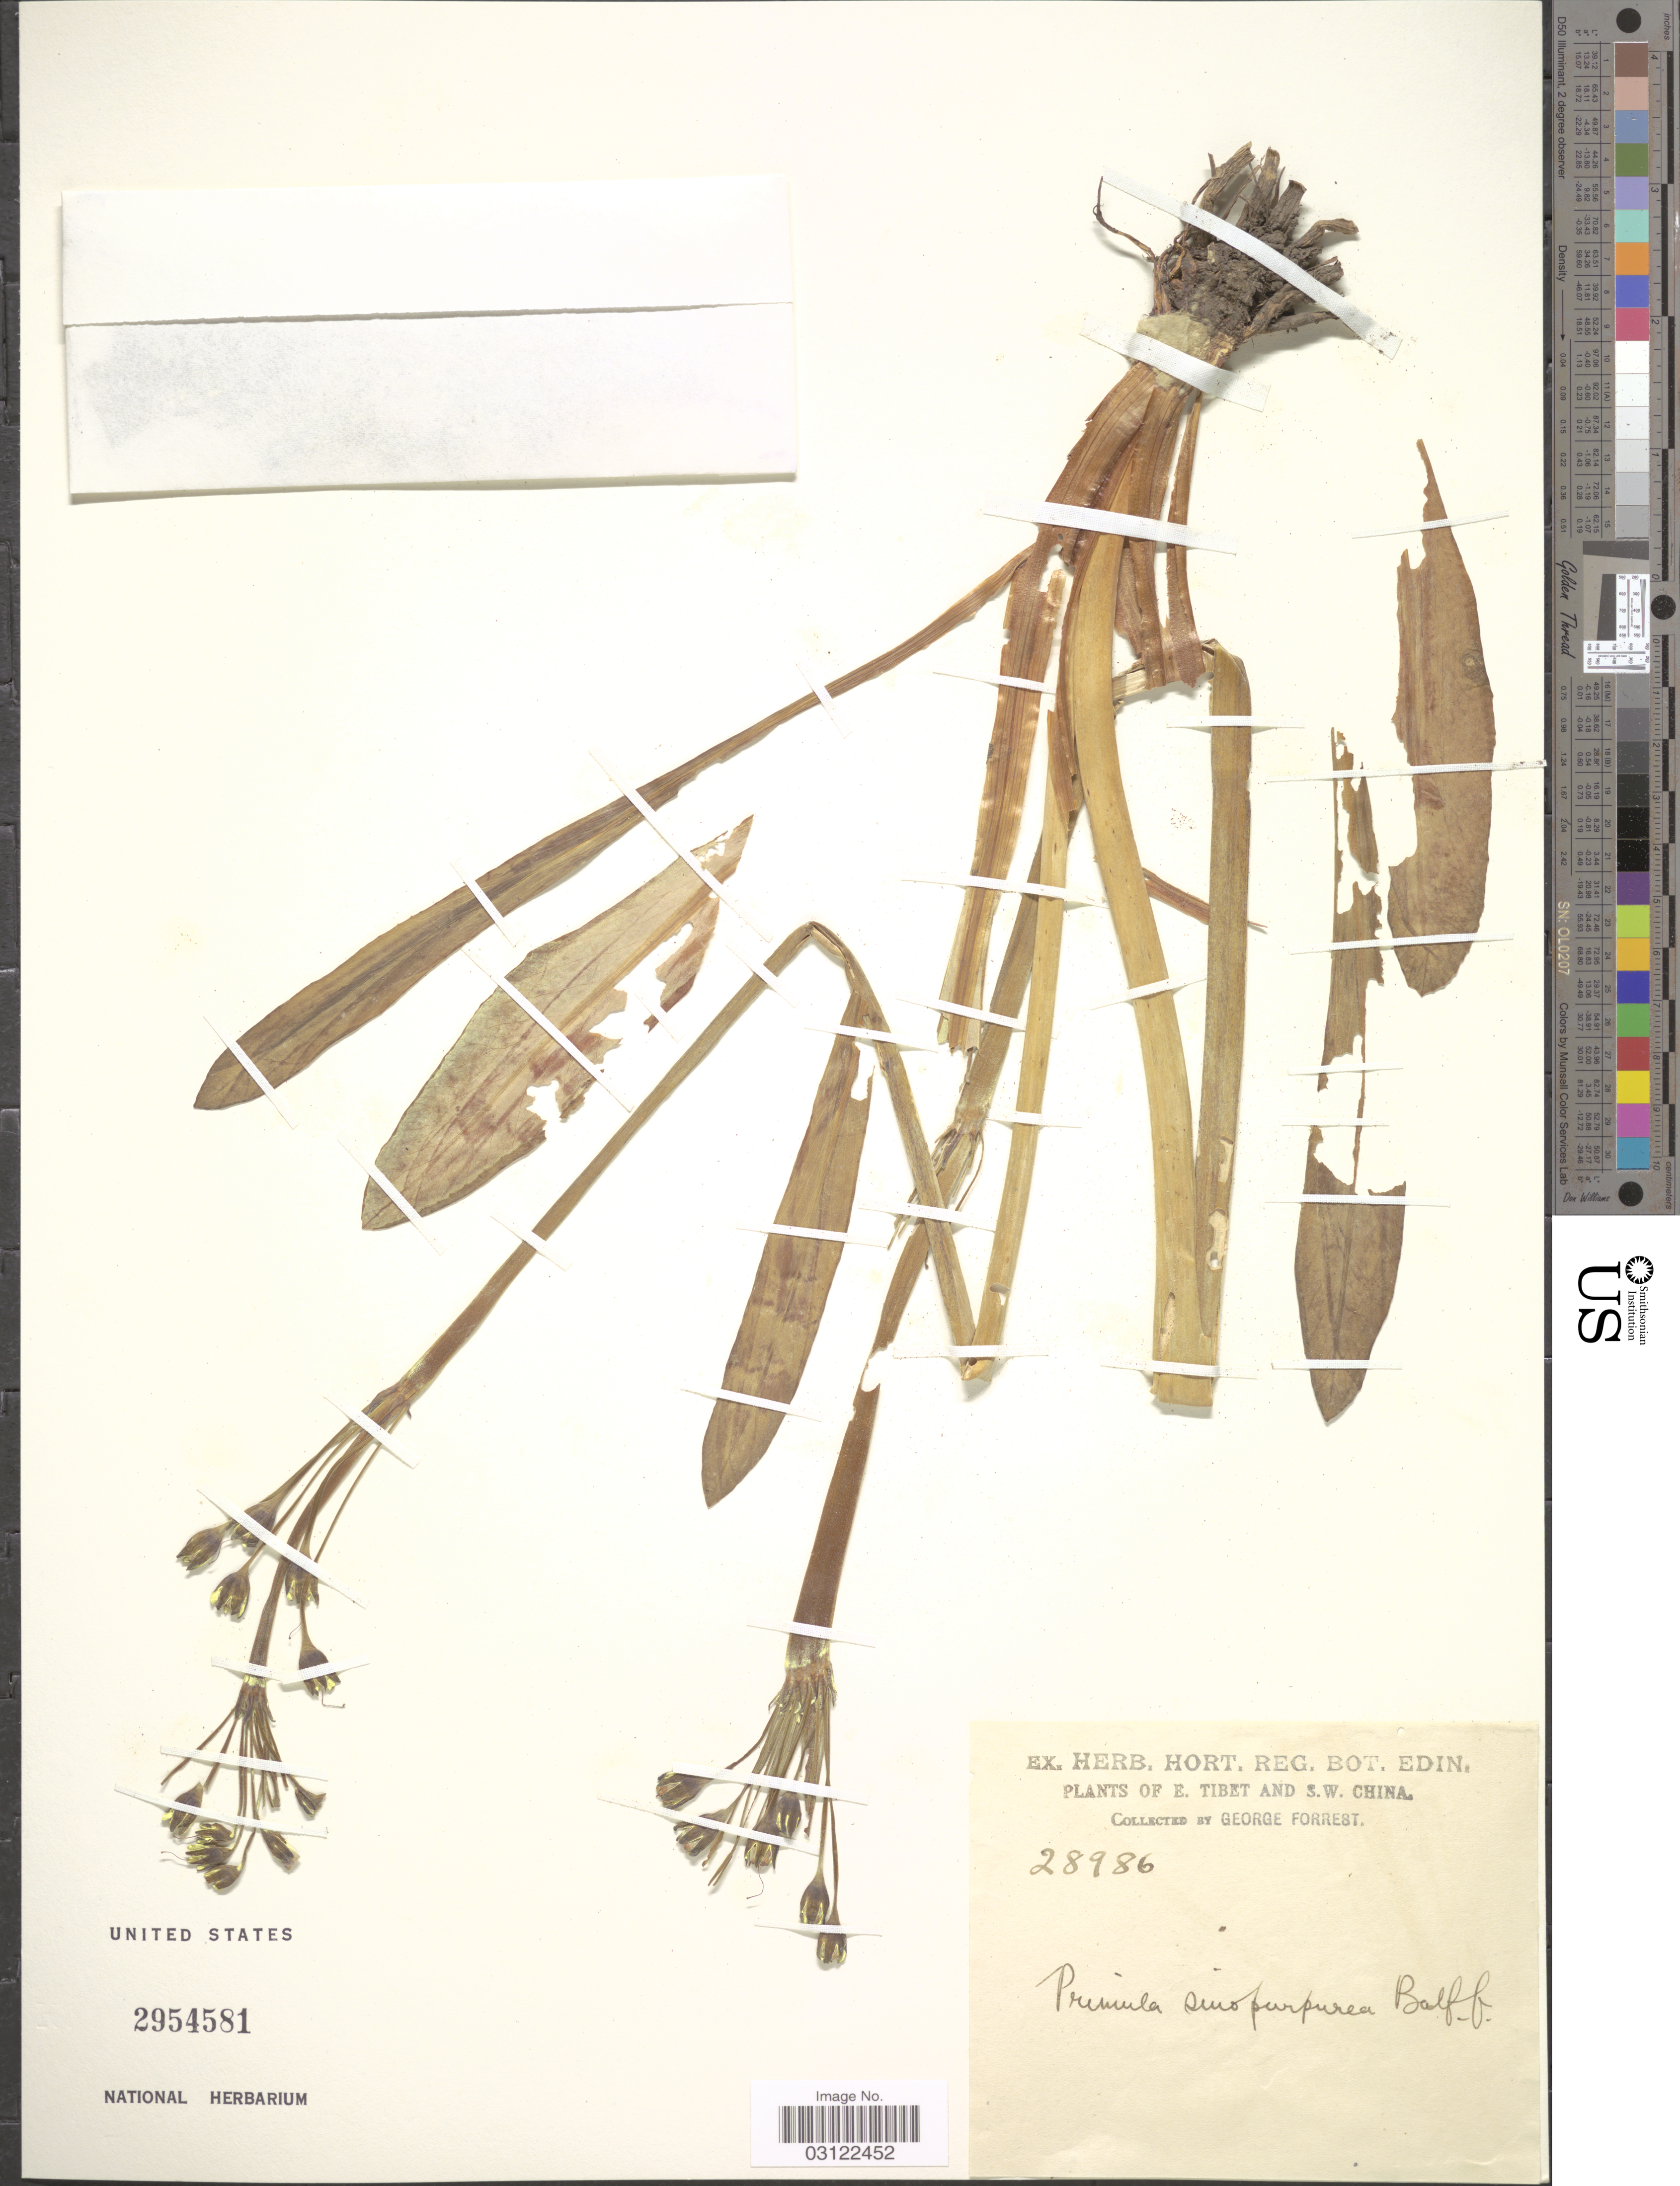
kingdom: Plantae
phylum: Tracheophyta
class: Magnoliopsida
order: Ericales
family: Primulaceae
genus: Primula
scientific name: Primula sinopurpurea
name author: Balf. f. ex Hutch.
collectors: G. Forrest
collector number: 28986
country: China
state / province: Xizang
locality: E. Tibet and S.W. China.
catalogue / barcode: US 2954581